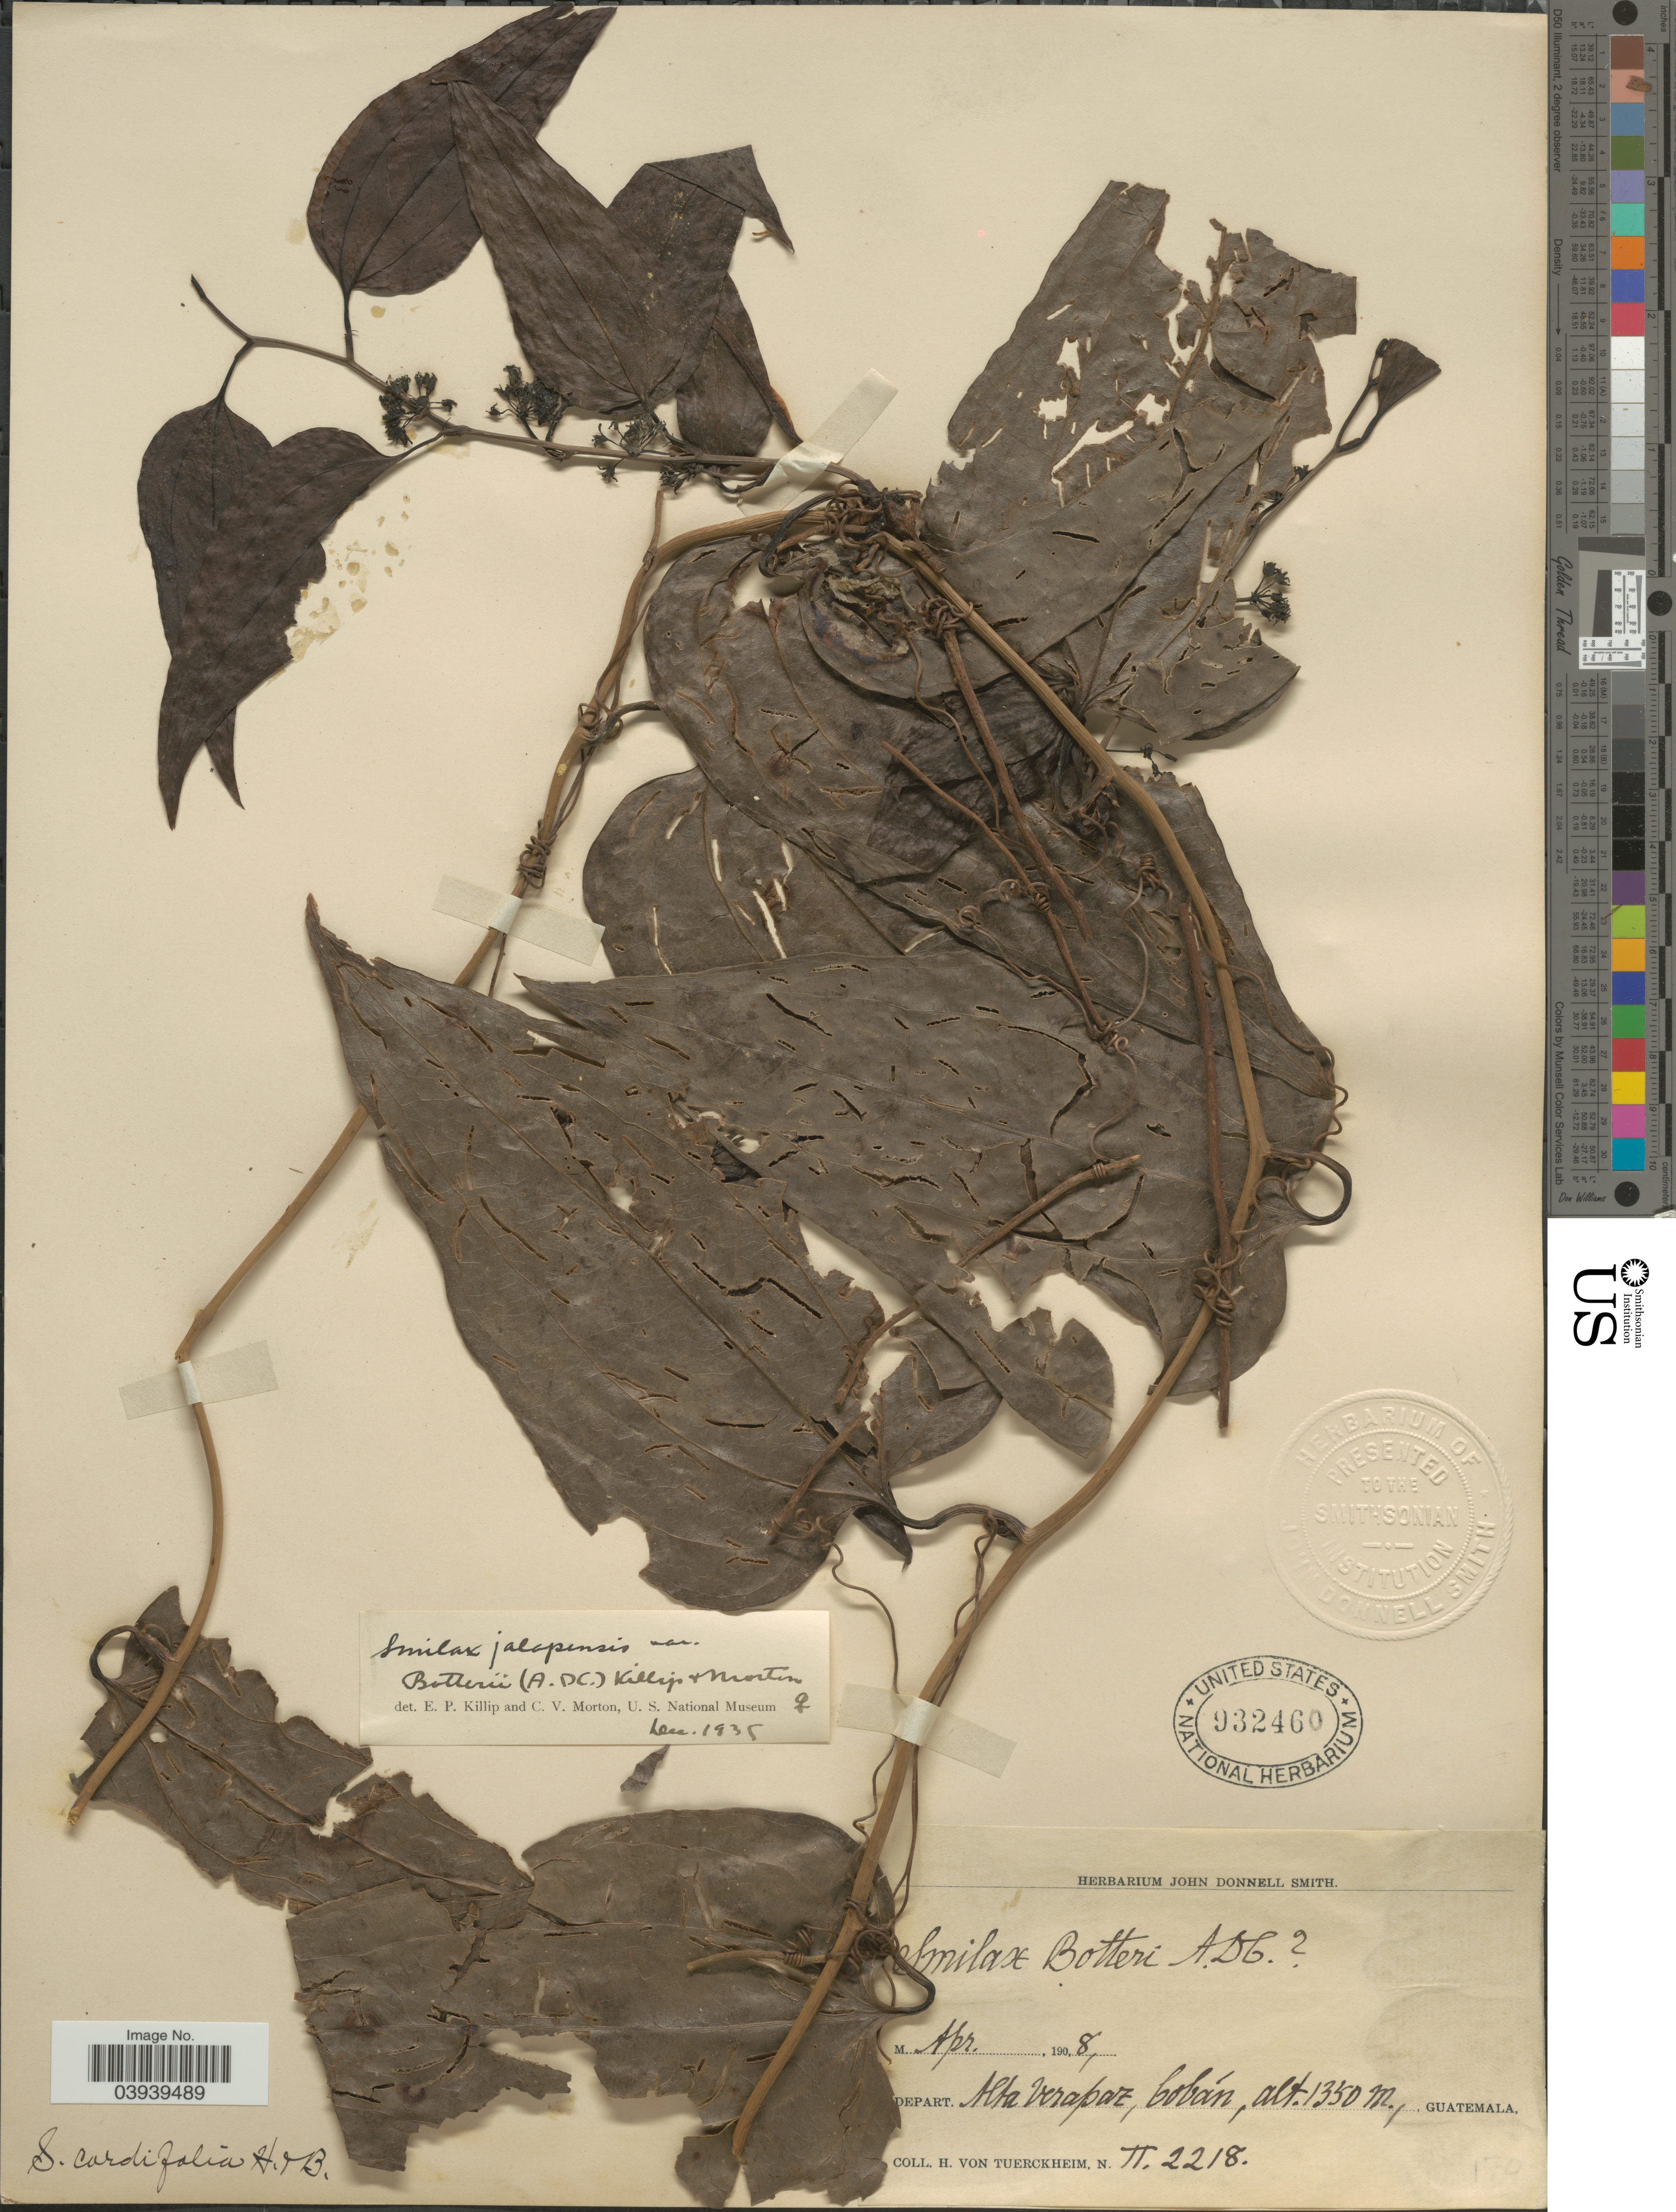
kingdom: Plantae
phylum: Tracheophyta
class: Liliopsida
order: Liliales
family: Smilacaceae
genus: Smilax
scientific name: Smilax jalapensis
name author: Schltdl.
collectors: H. von Türckheim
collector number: II.2218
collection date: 1908-04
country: Guatemala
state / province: Alta Verapaz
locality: Depart. Alta Verapaz, Cobán.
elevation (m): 1350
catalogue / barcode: US 932460